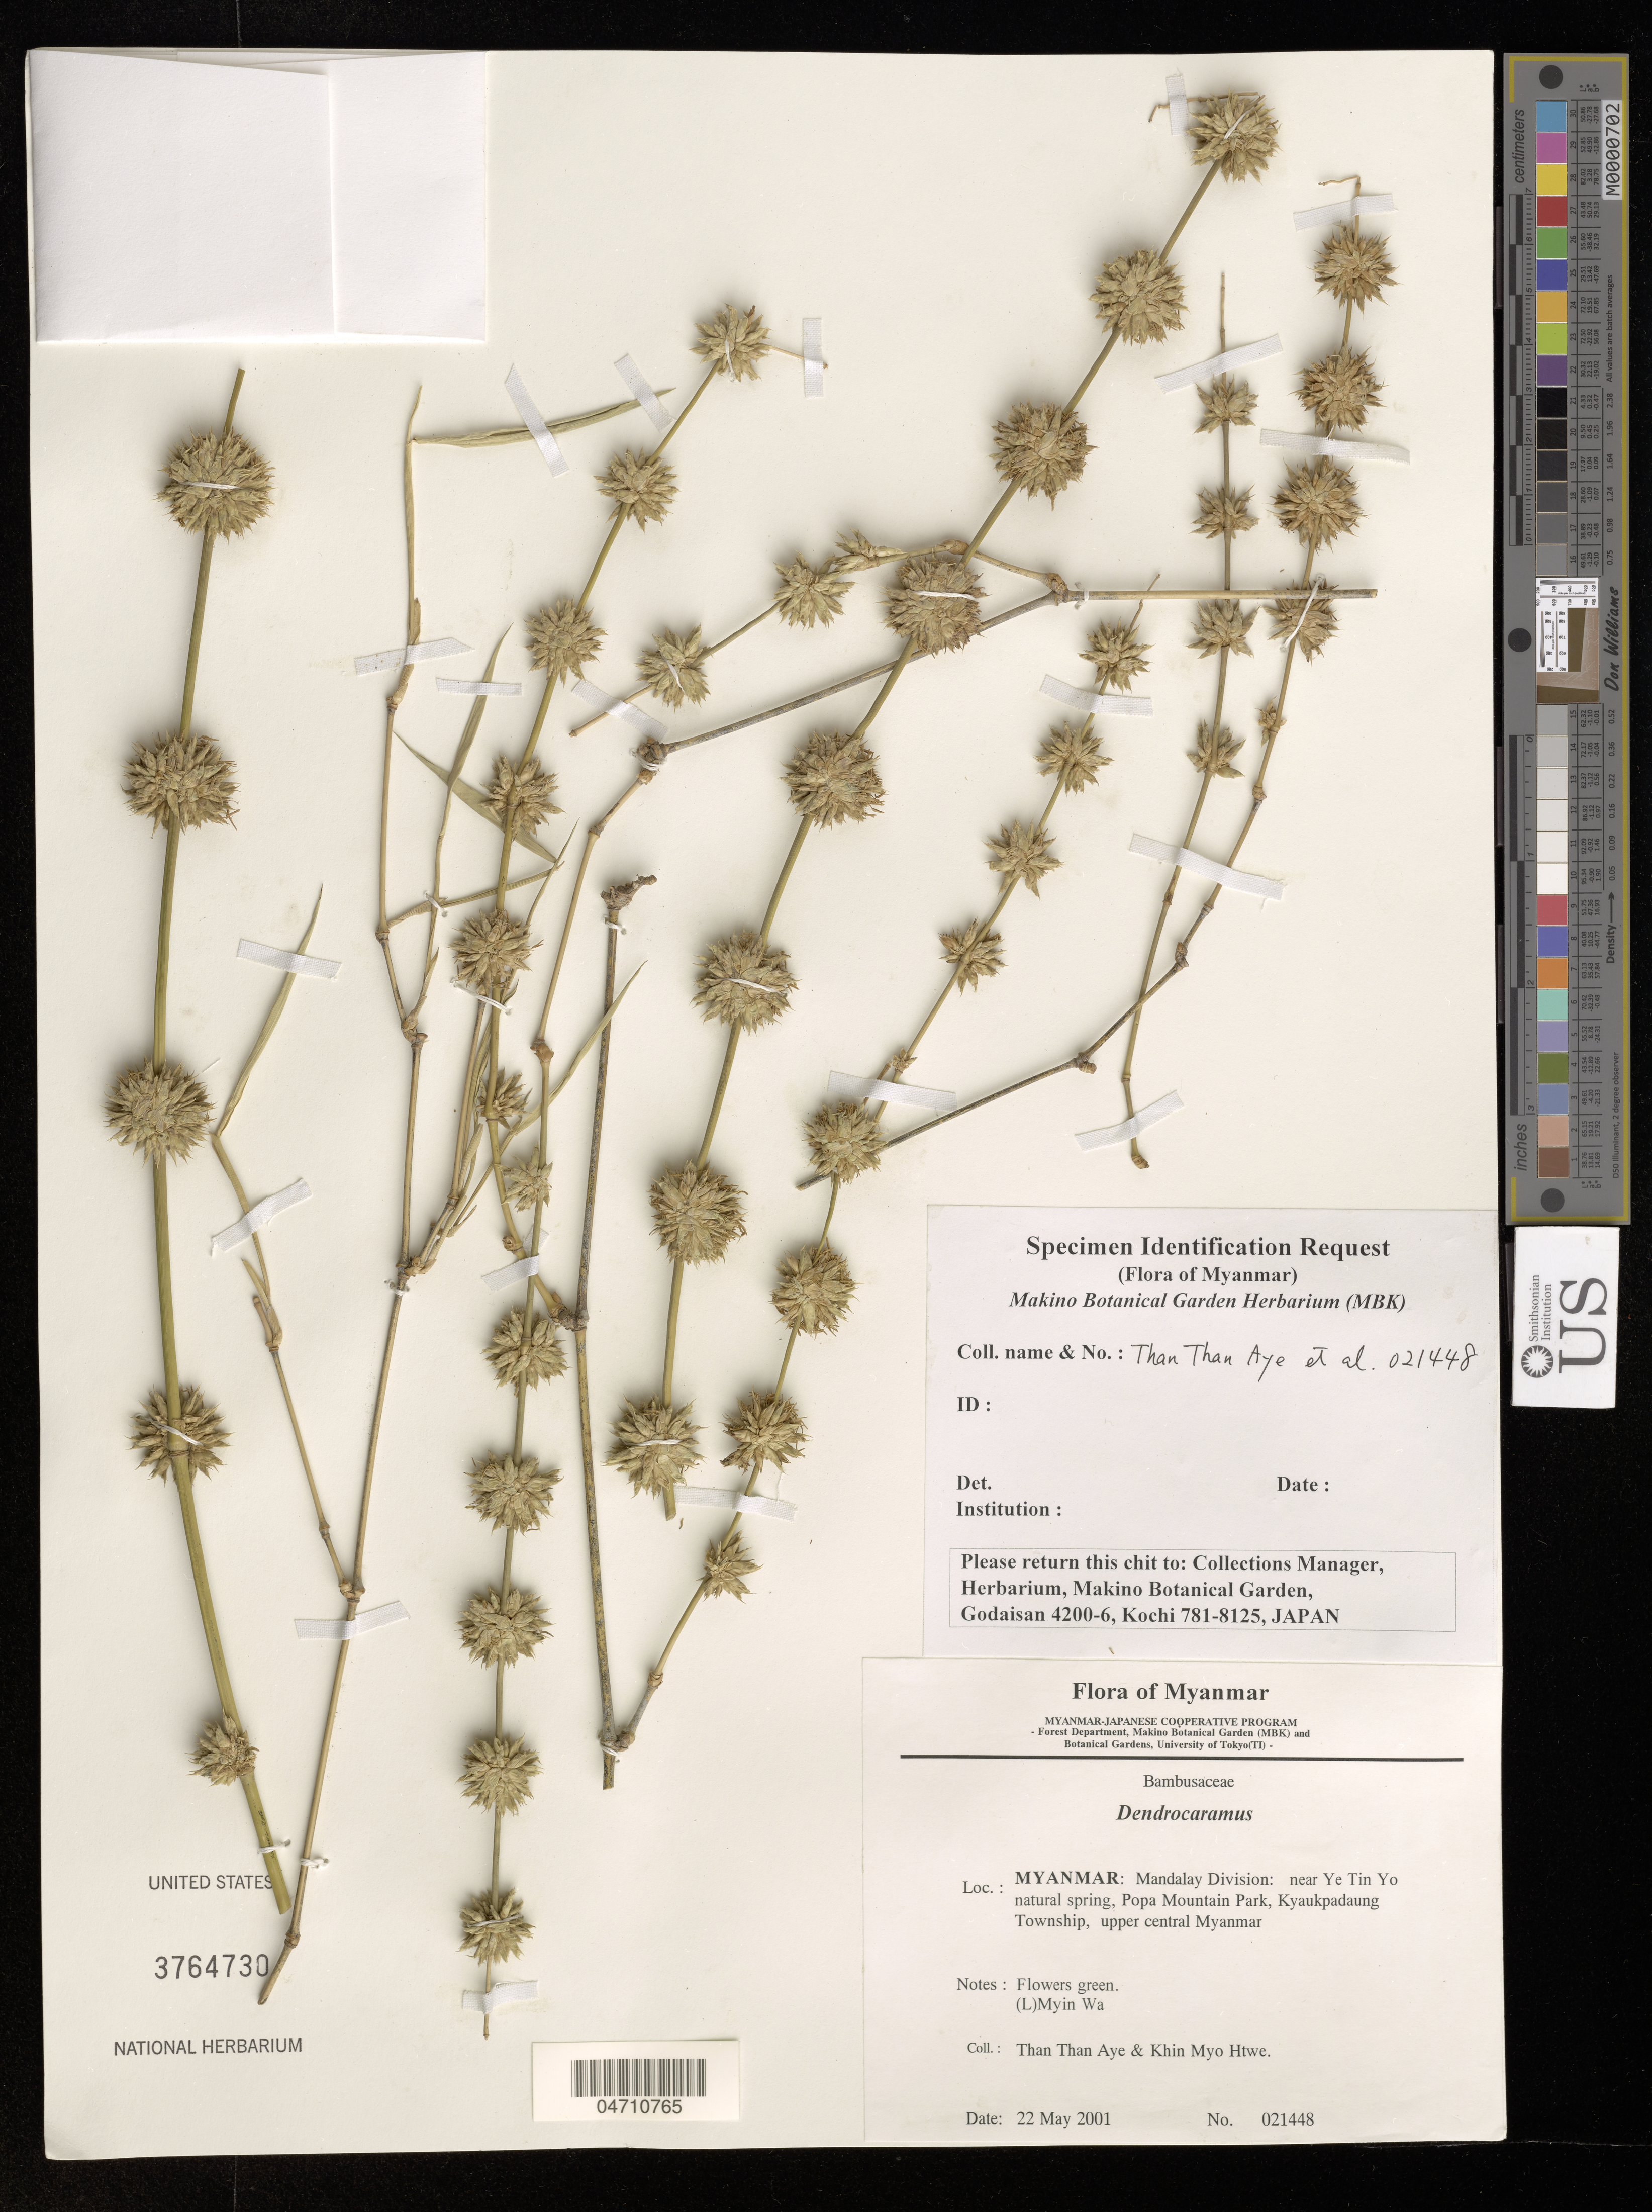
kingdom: Plantae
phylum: Tracheophyta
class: Liliopsida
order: Poales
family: Poaceae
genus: Dendrocalamus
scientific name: Dendrocalamus sp.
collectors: T. Aye & K. Htwe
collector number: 021448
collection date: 2001-05-22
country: Myanmar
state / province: Mandalay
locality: Mandalay Division: near Ye Tin Yo natural spring, Popa Mountain Park, Kyaukpadaung Township, upper central Myanmar.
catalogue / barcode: US 3764730